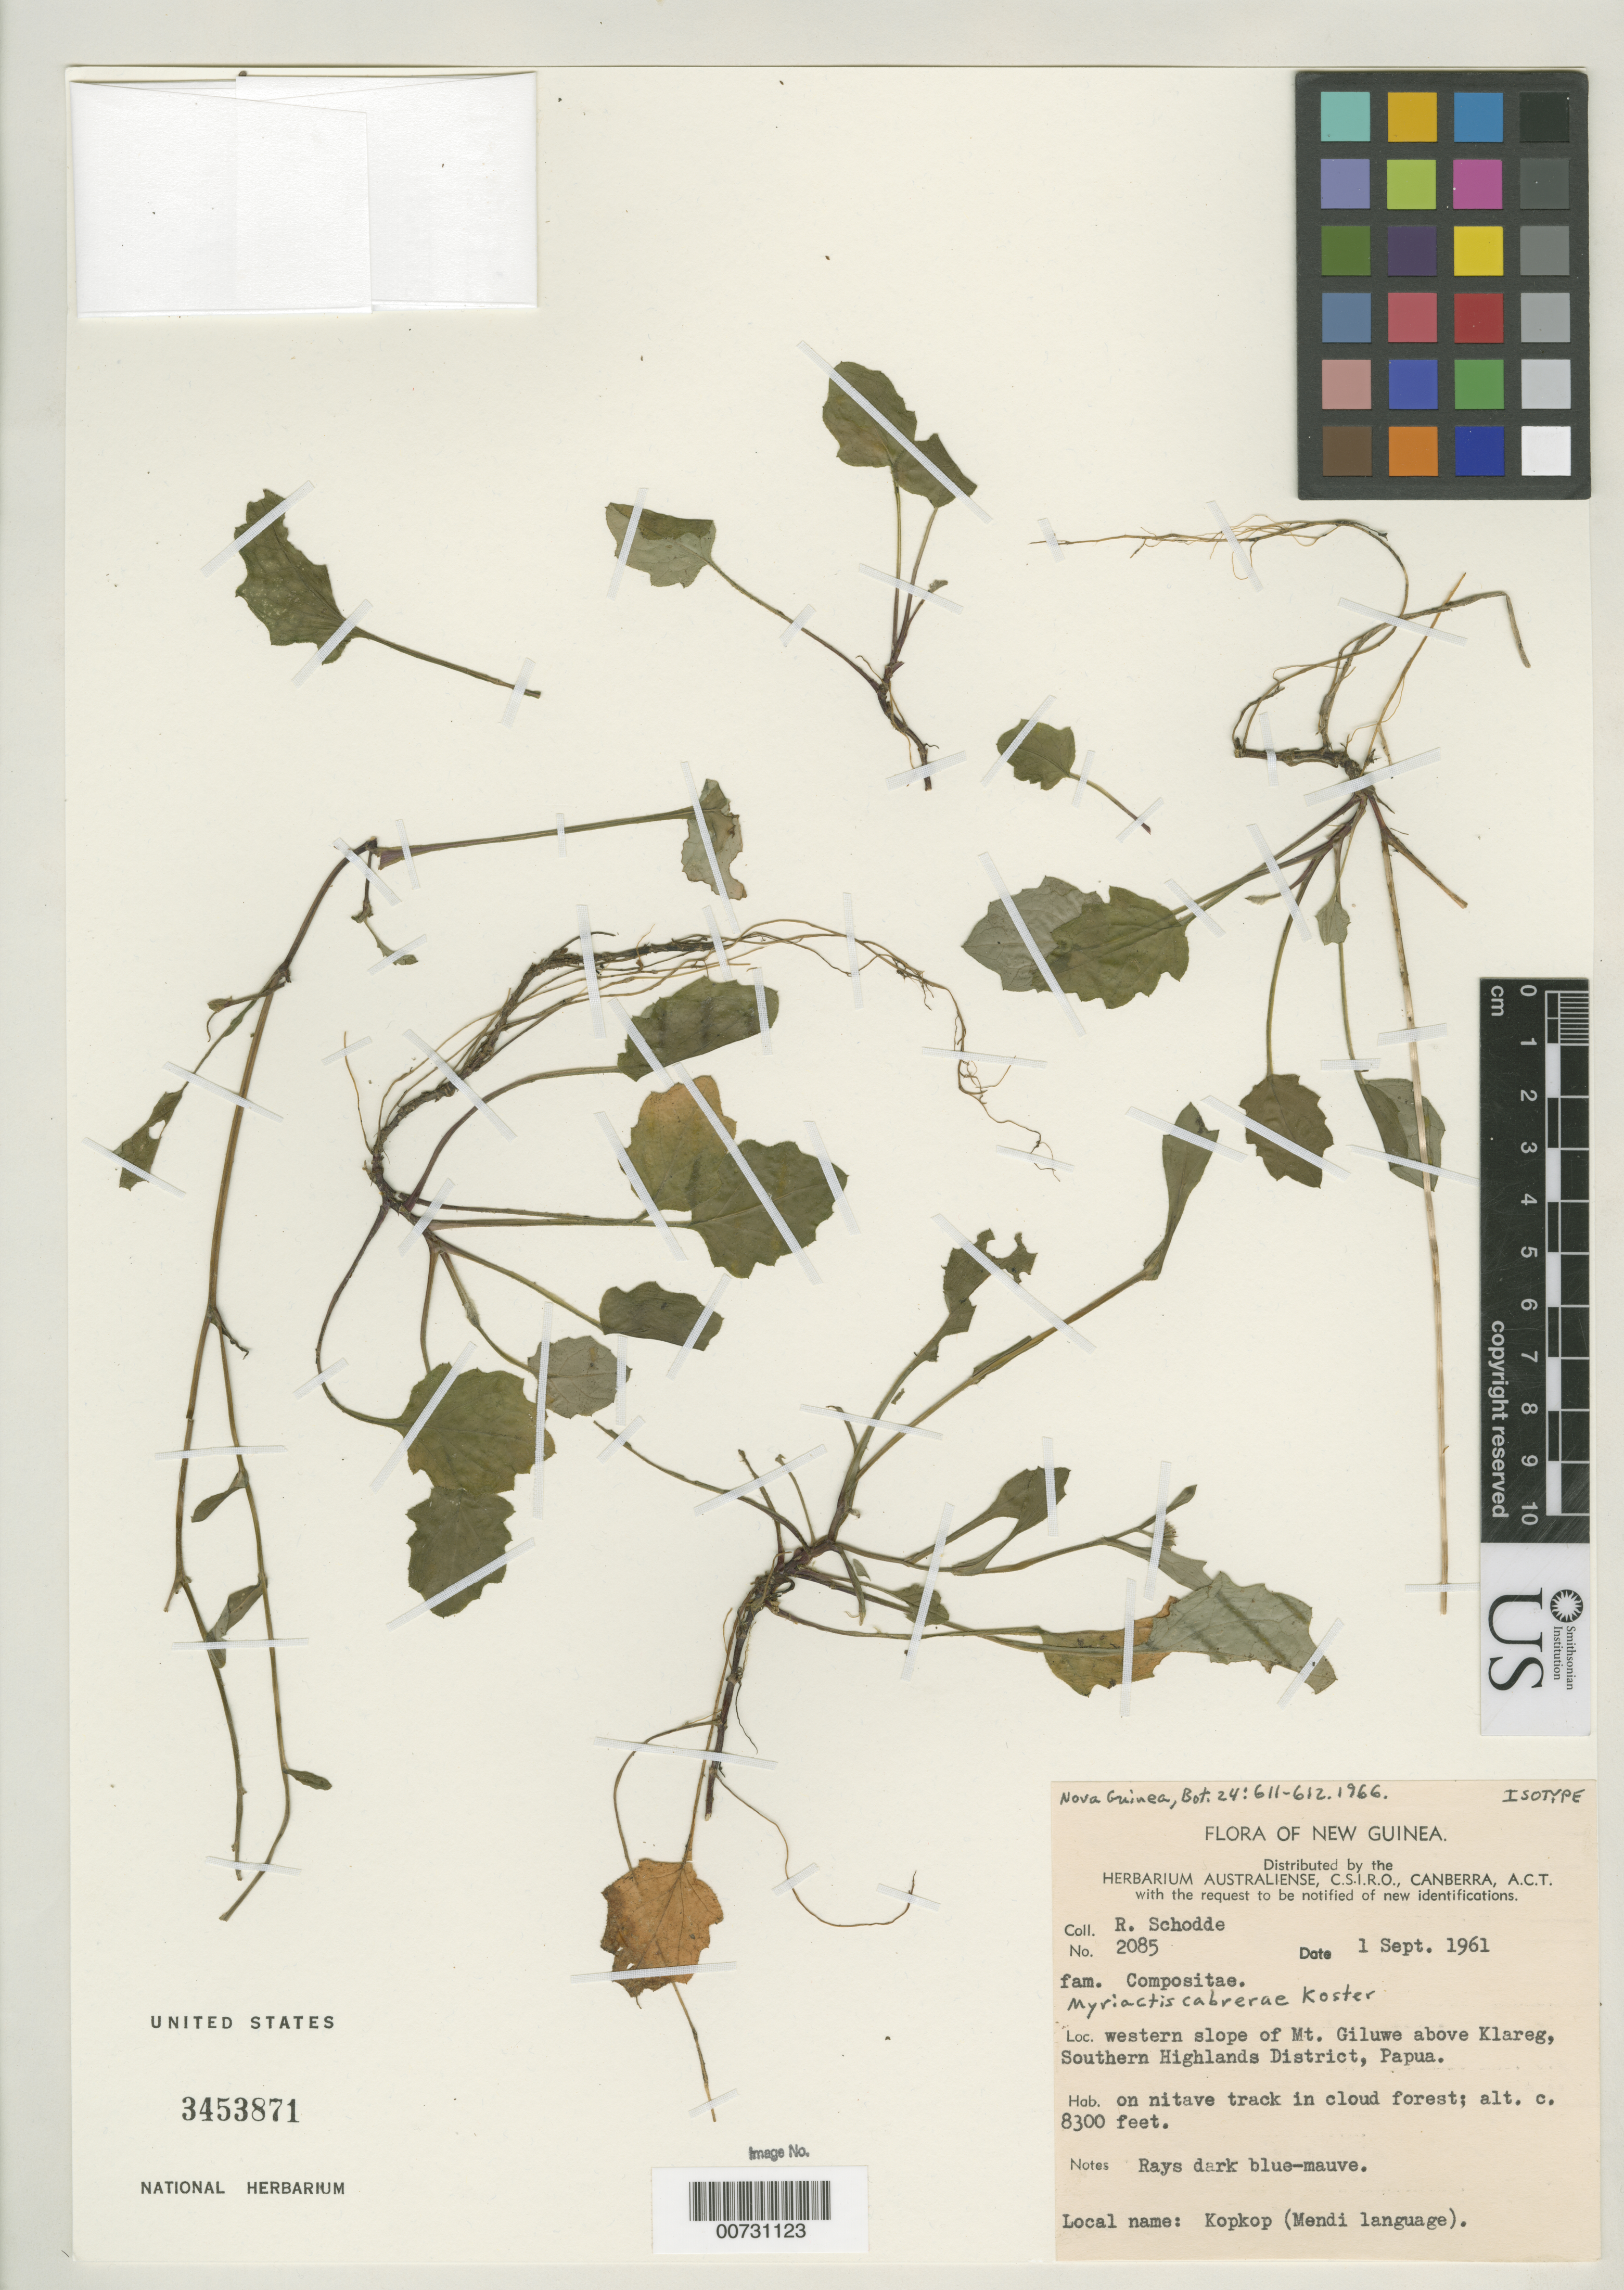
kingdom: Plantae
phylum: Tracheophyta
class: Magnoliopsida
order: Asterales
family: Asteraceae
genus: Myriactis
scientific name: Myriactis cabrerae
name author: Koster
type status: Isotype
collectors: R. Schodde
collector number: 2085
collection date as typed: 01 Sep 1961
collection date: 1961-09-01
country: Papua New Guinea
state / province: Southern Highlands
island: New Guinea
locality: Western slope of Mt. Giluwe above Klareg, Southern Highlands District, Papua.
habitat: On native track in cloud forest.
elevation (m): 2530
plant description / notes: Common name: Kopkop (Mendi language)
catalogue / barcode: US 3453871